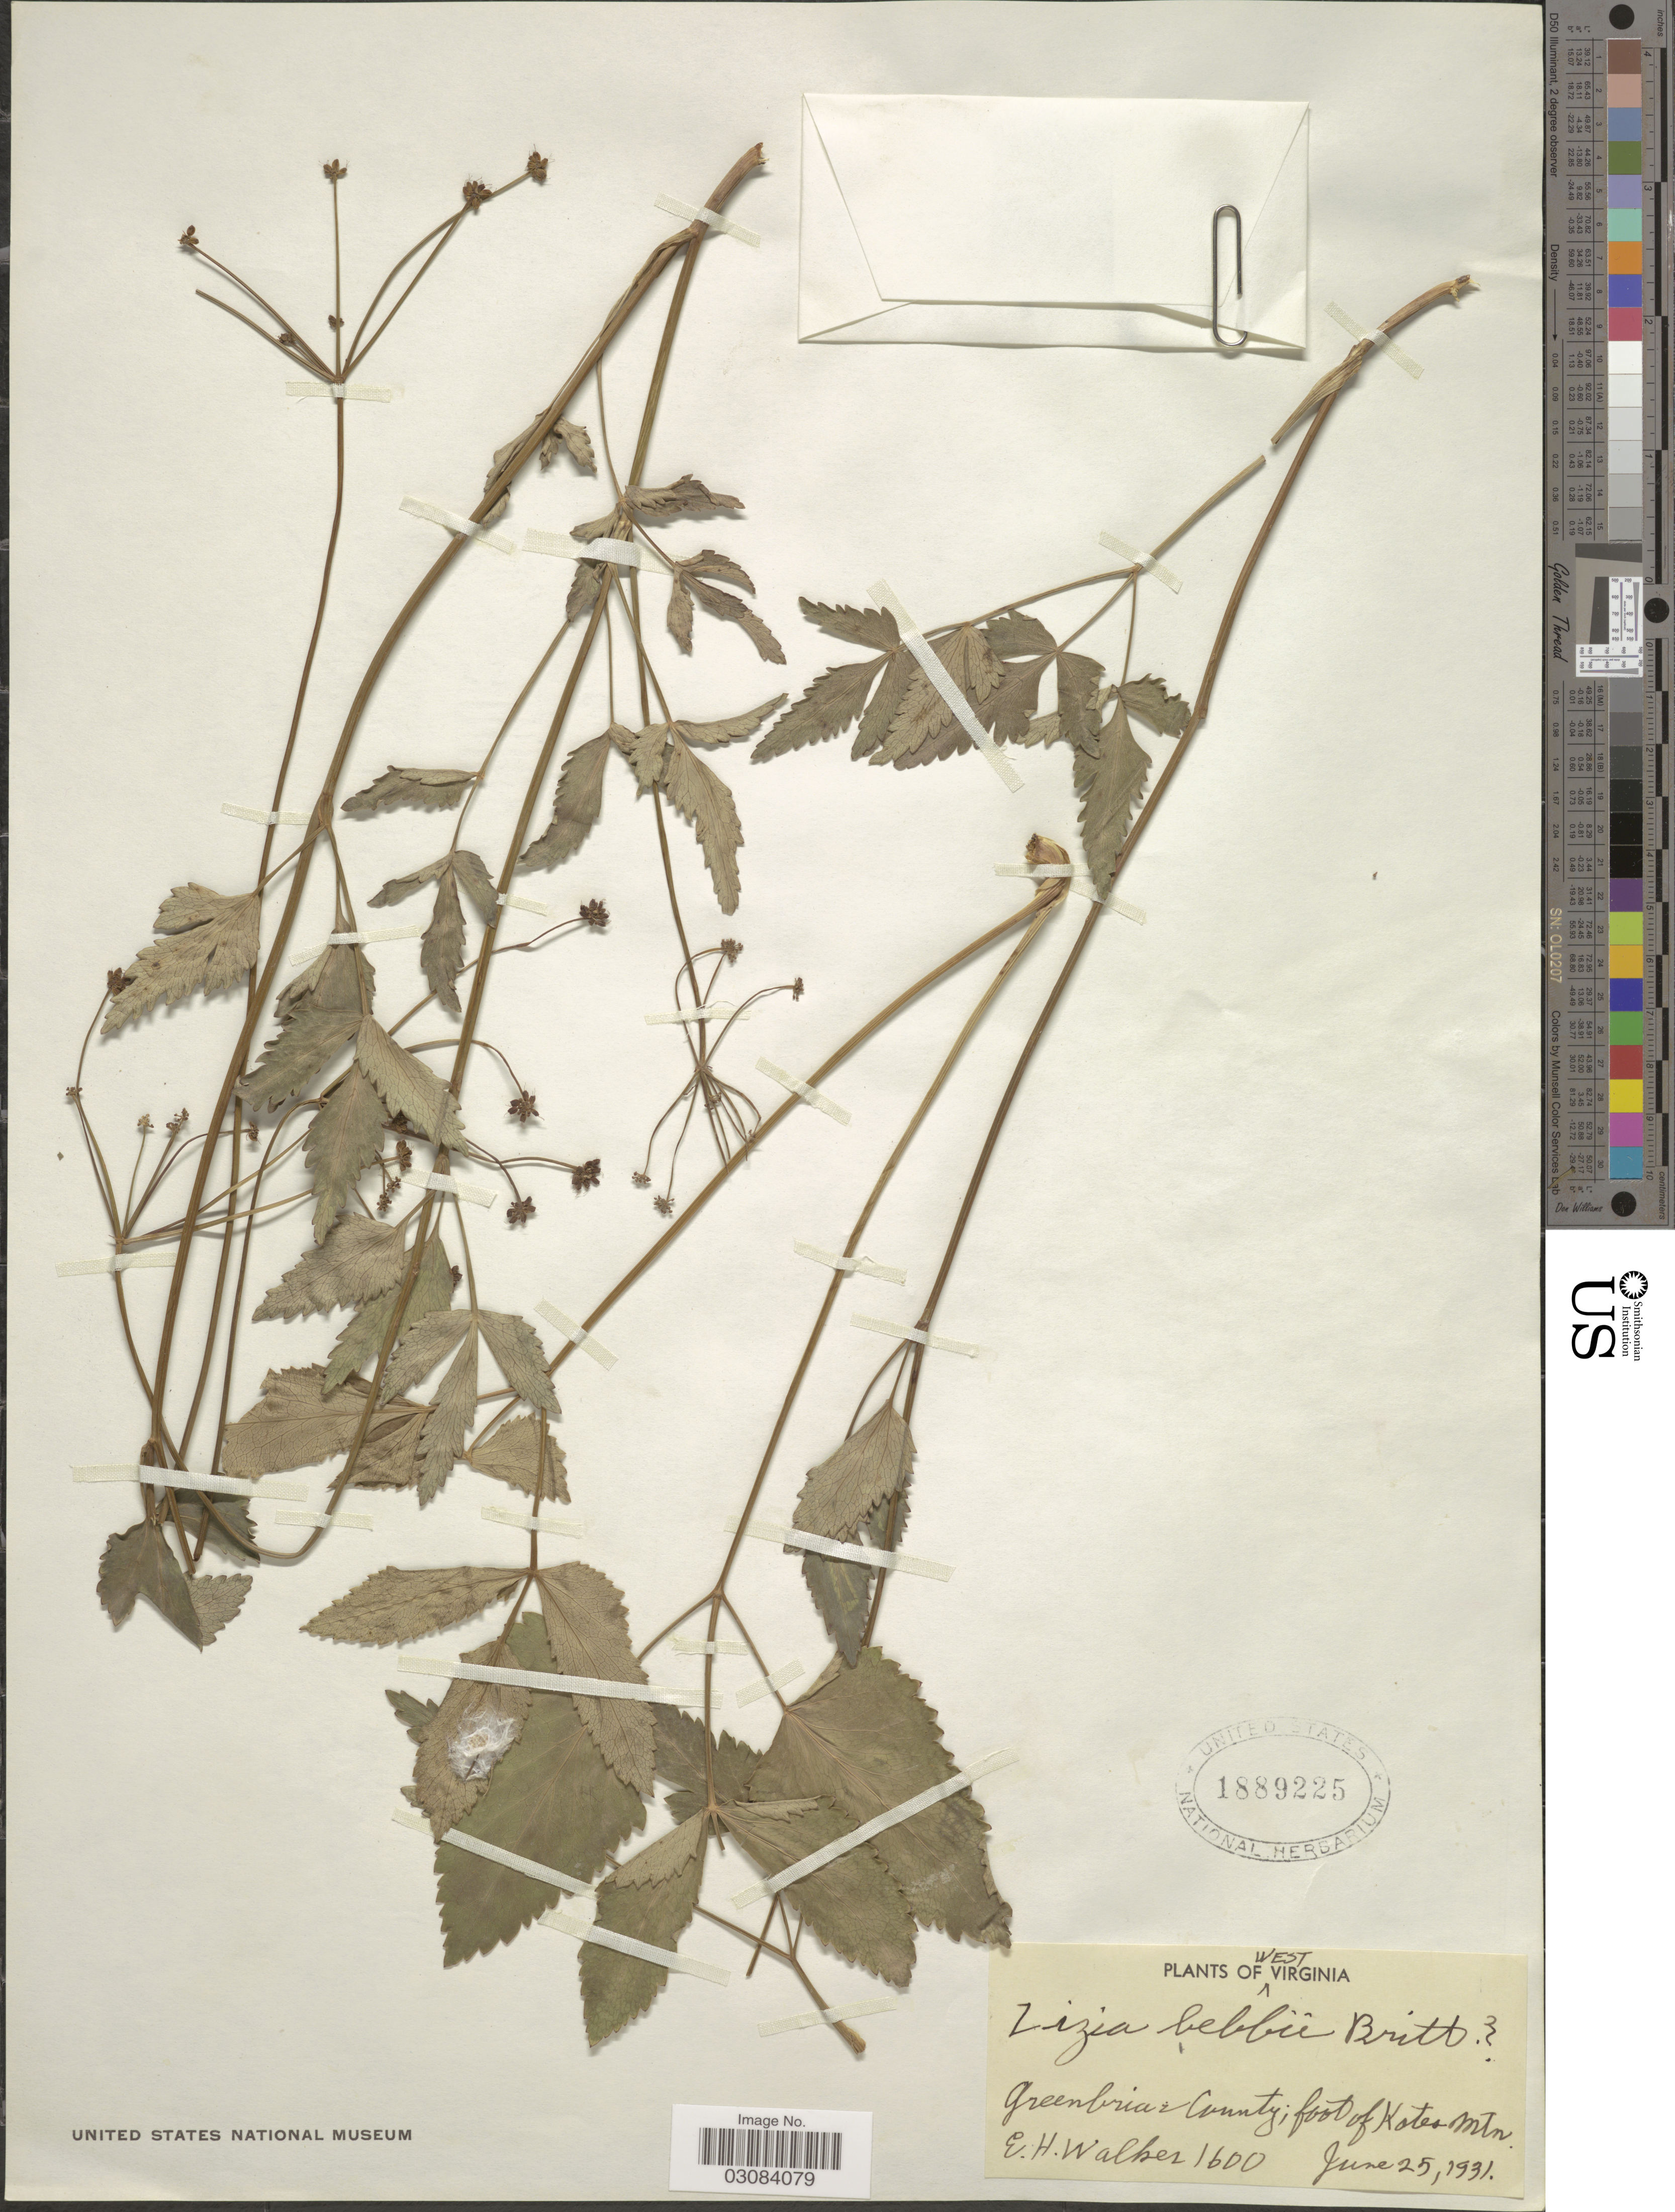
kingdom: Plantae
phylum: Tracheophyta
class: Magnoliopsida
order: Apiales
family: Apiaceae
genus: Zizia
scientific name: Zizia bebbii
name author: (J.M. Coult. & Rose) Britton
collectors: E. H. Walker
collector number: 1600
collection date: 1931-06-25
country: United States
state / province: West Virginia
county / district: Greenbrier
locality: Greenbria's County; foot of Kotes Mtn.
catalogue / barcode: US 1889225